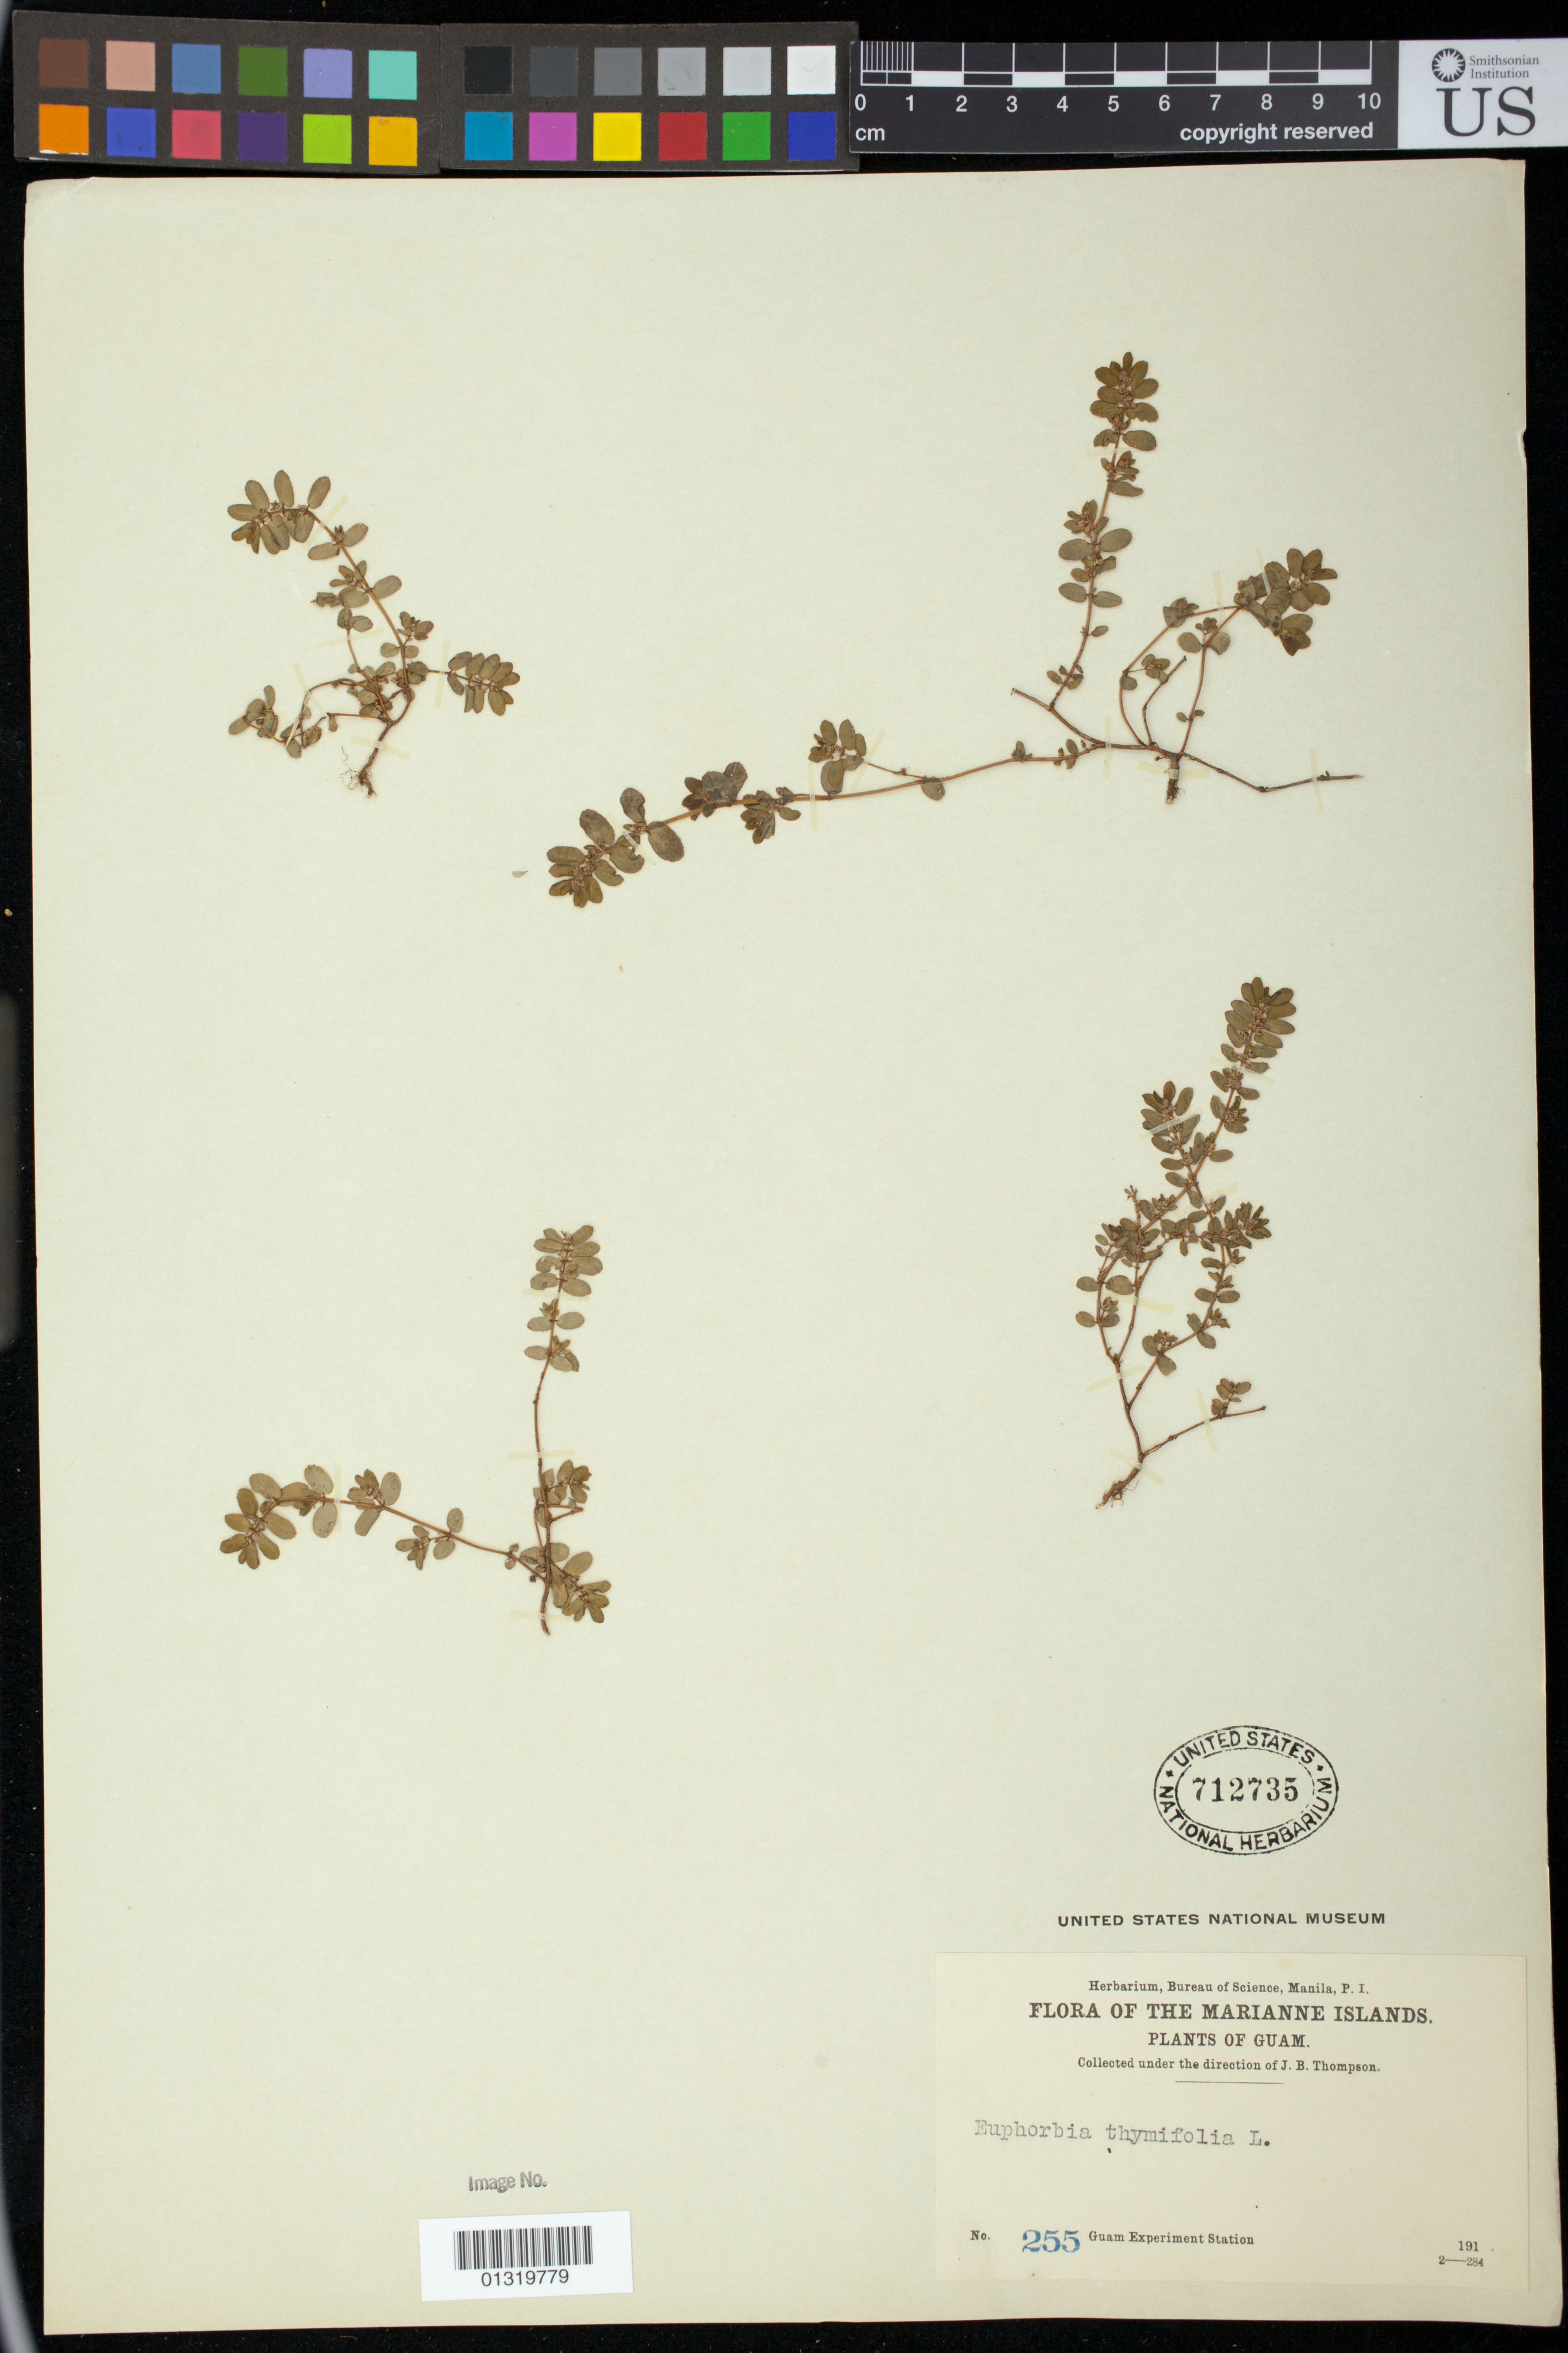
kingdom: Plantae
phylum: Tracheophyta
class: Magnoliopsida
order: Malpighiales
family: Euphorbiaceae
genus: Euphorbia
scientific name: Euphorbia thymifolia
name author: L.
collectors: J. B. Thompson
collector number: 255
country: Guam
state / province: Inarajan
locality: Guam Experiment Station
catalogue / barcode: US 712735